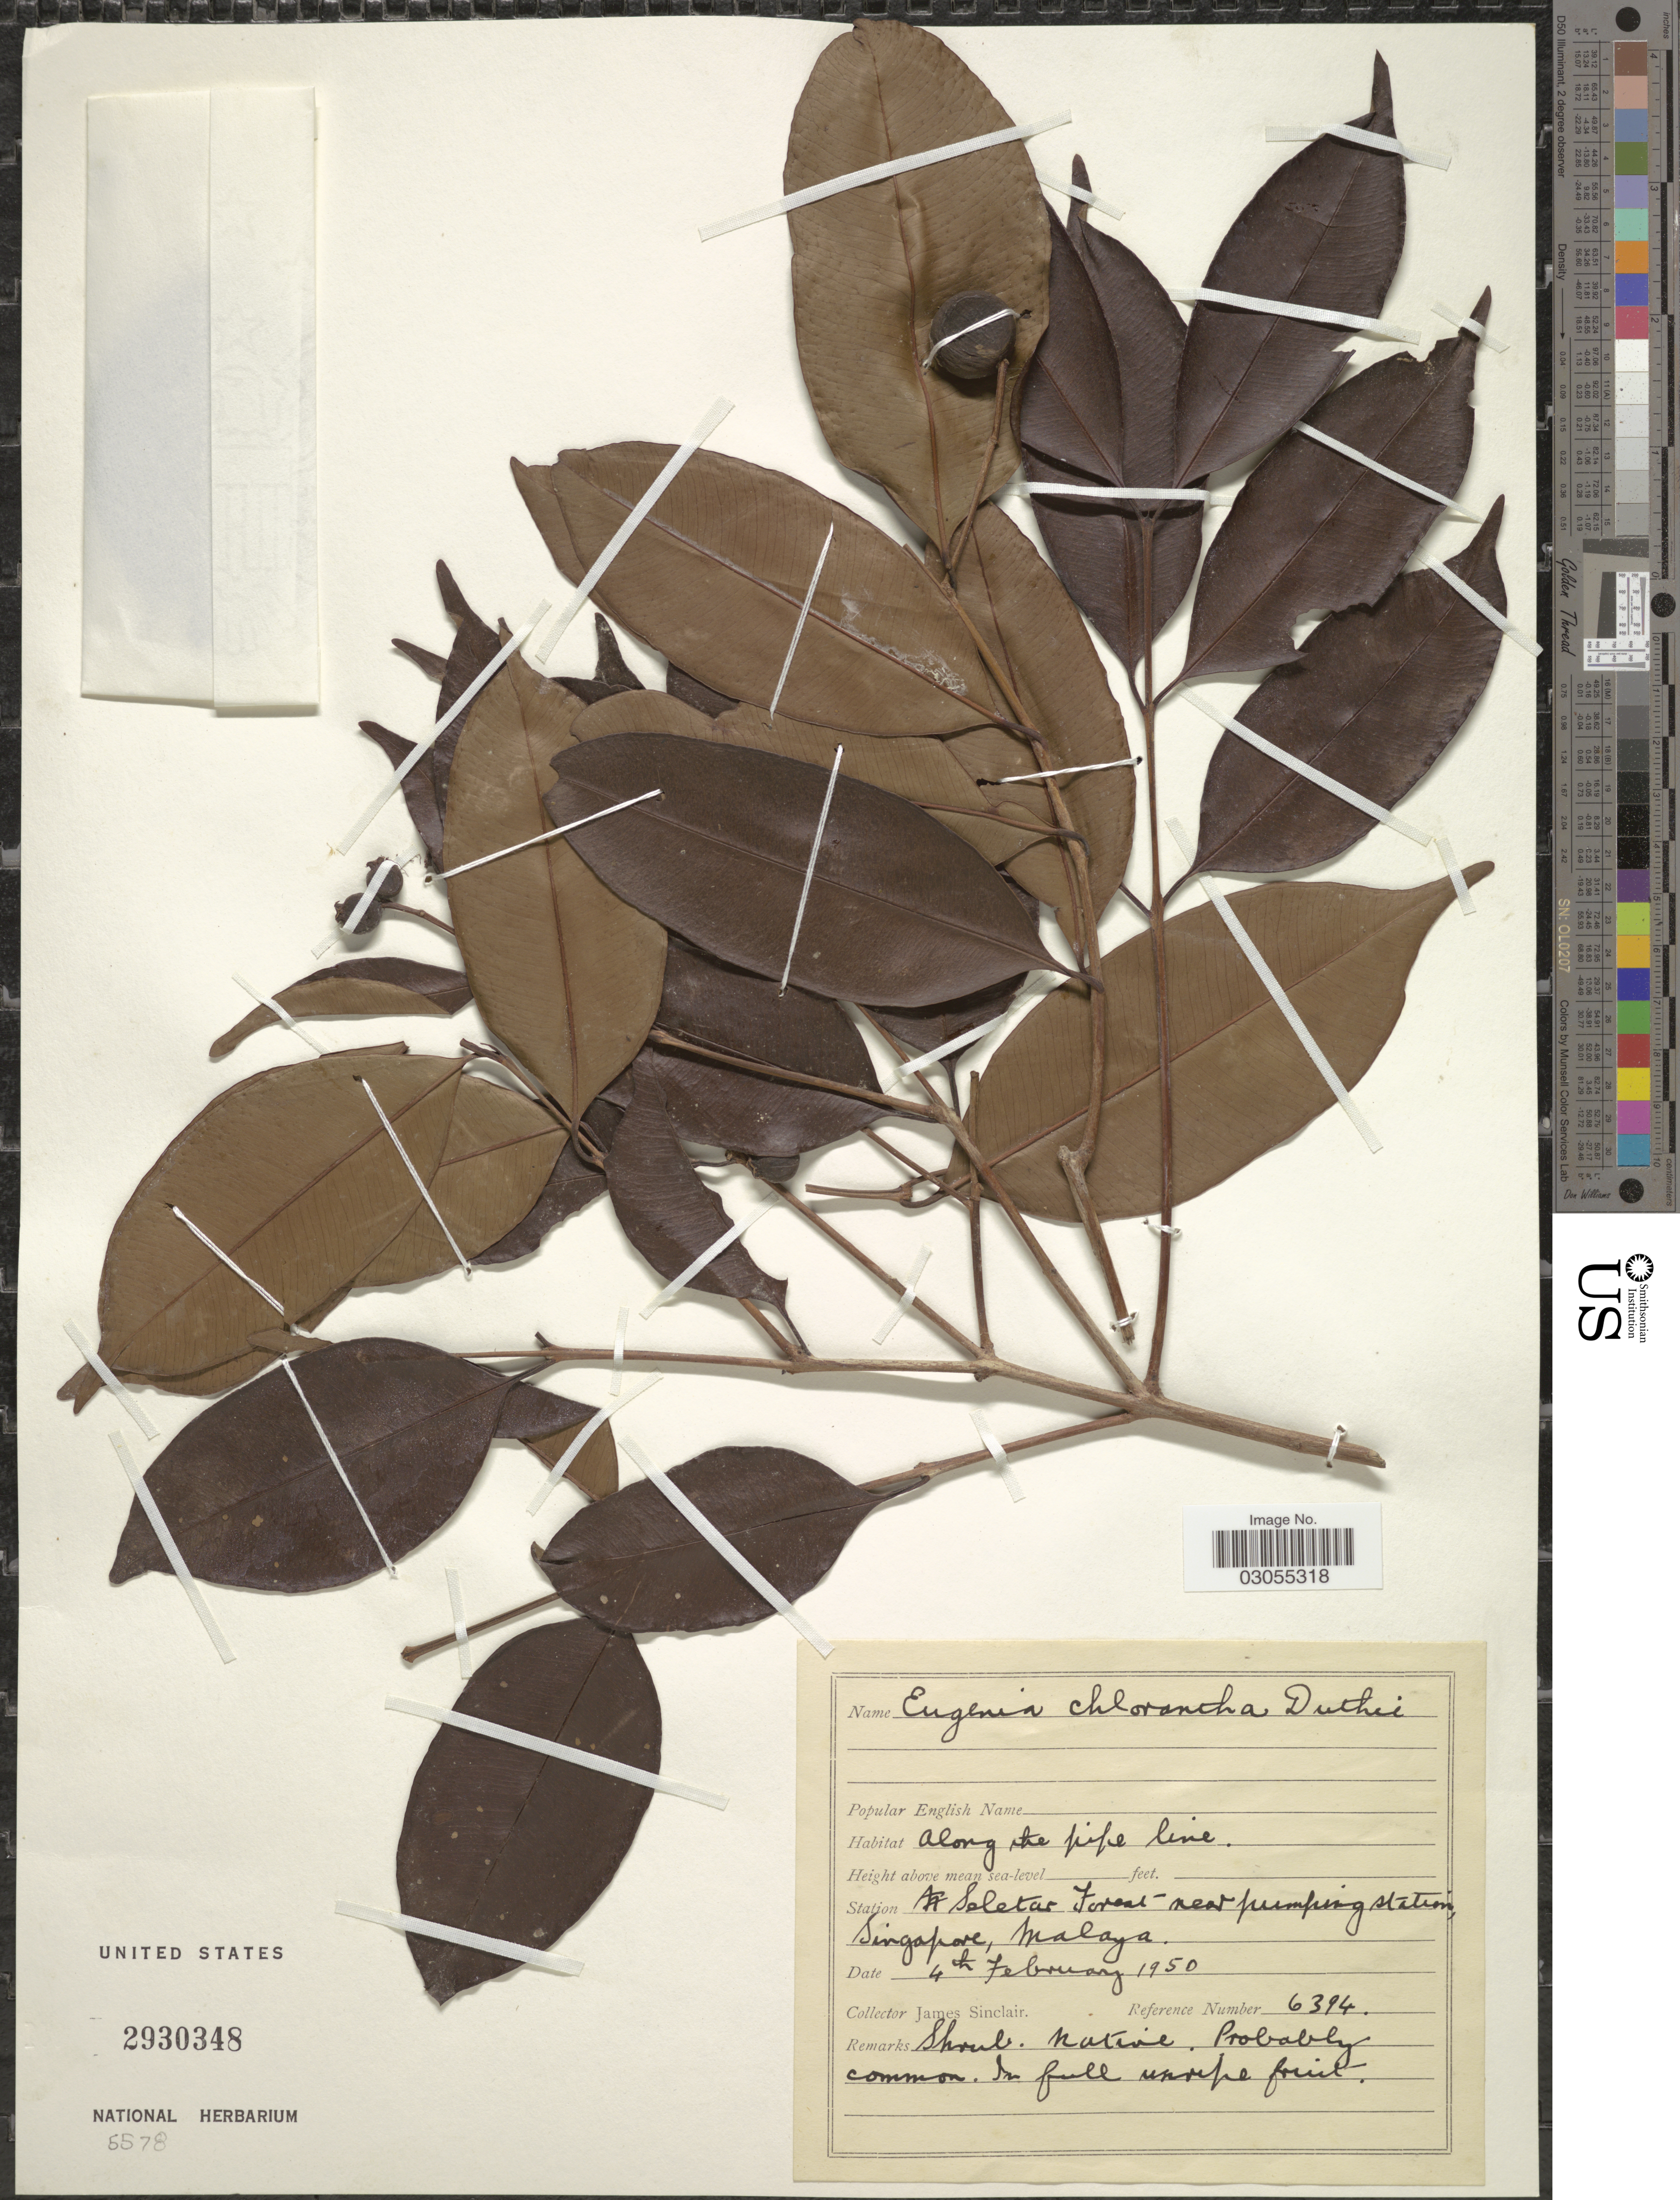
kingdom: Plantae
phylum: Tracheophyta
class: Magnoliopsida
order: Myrtales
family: Myrtaceae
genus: Syzygium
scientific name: Syzygium chloranthum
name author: (Duthie) Merr. & L.M. Perry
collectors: J. Sinclair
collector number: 6394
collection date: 1950-02-04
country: Singapore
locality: Station Seletar Forest near pumping station, Malaya.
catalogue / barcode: US 2930348